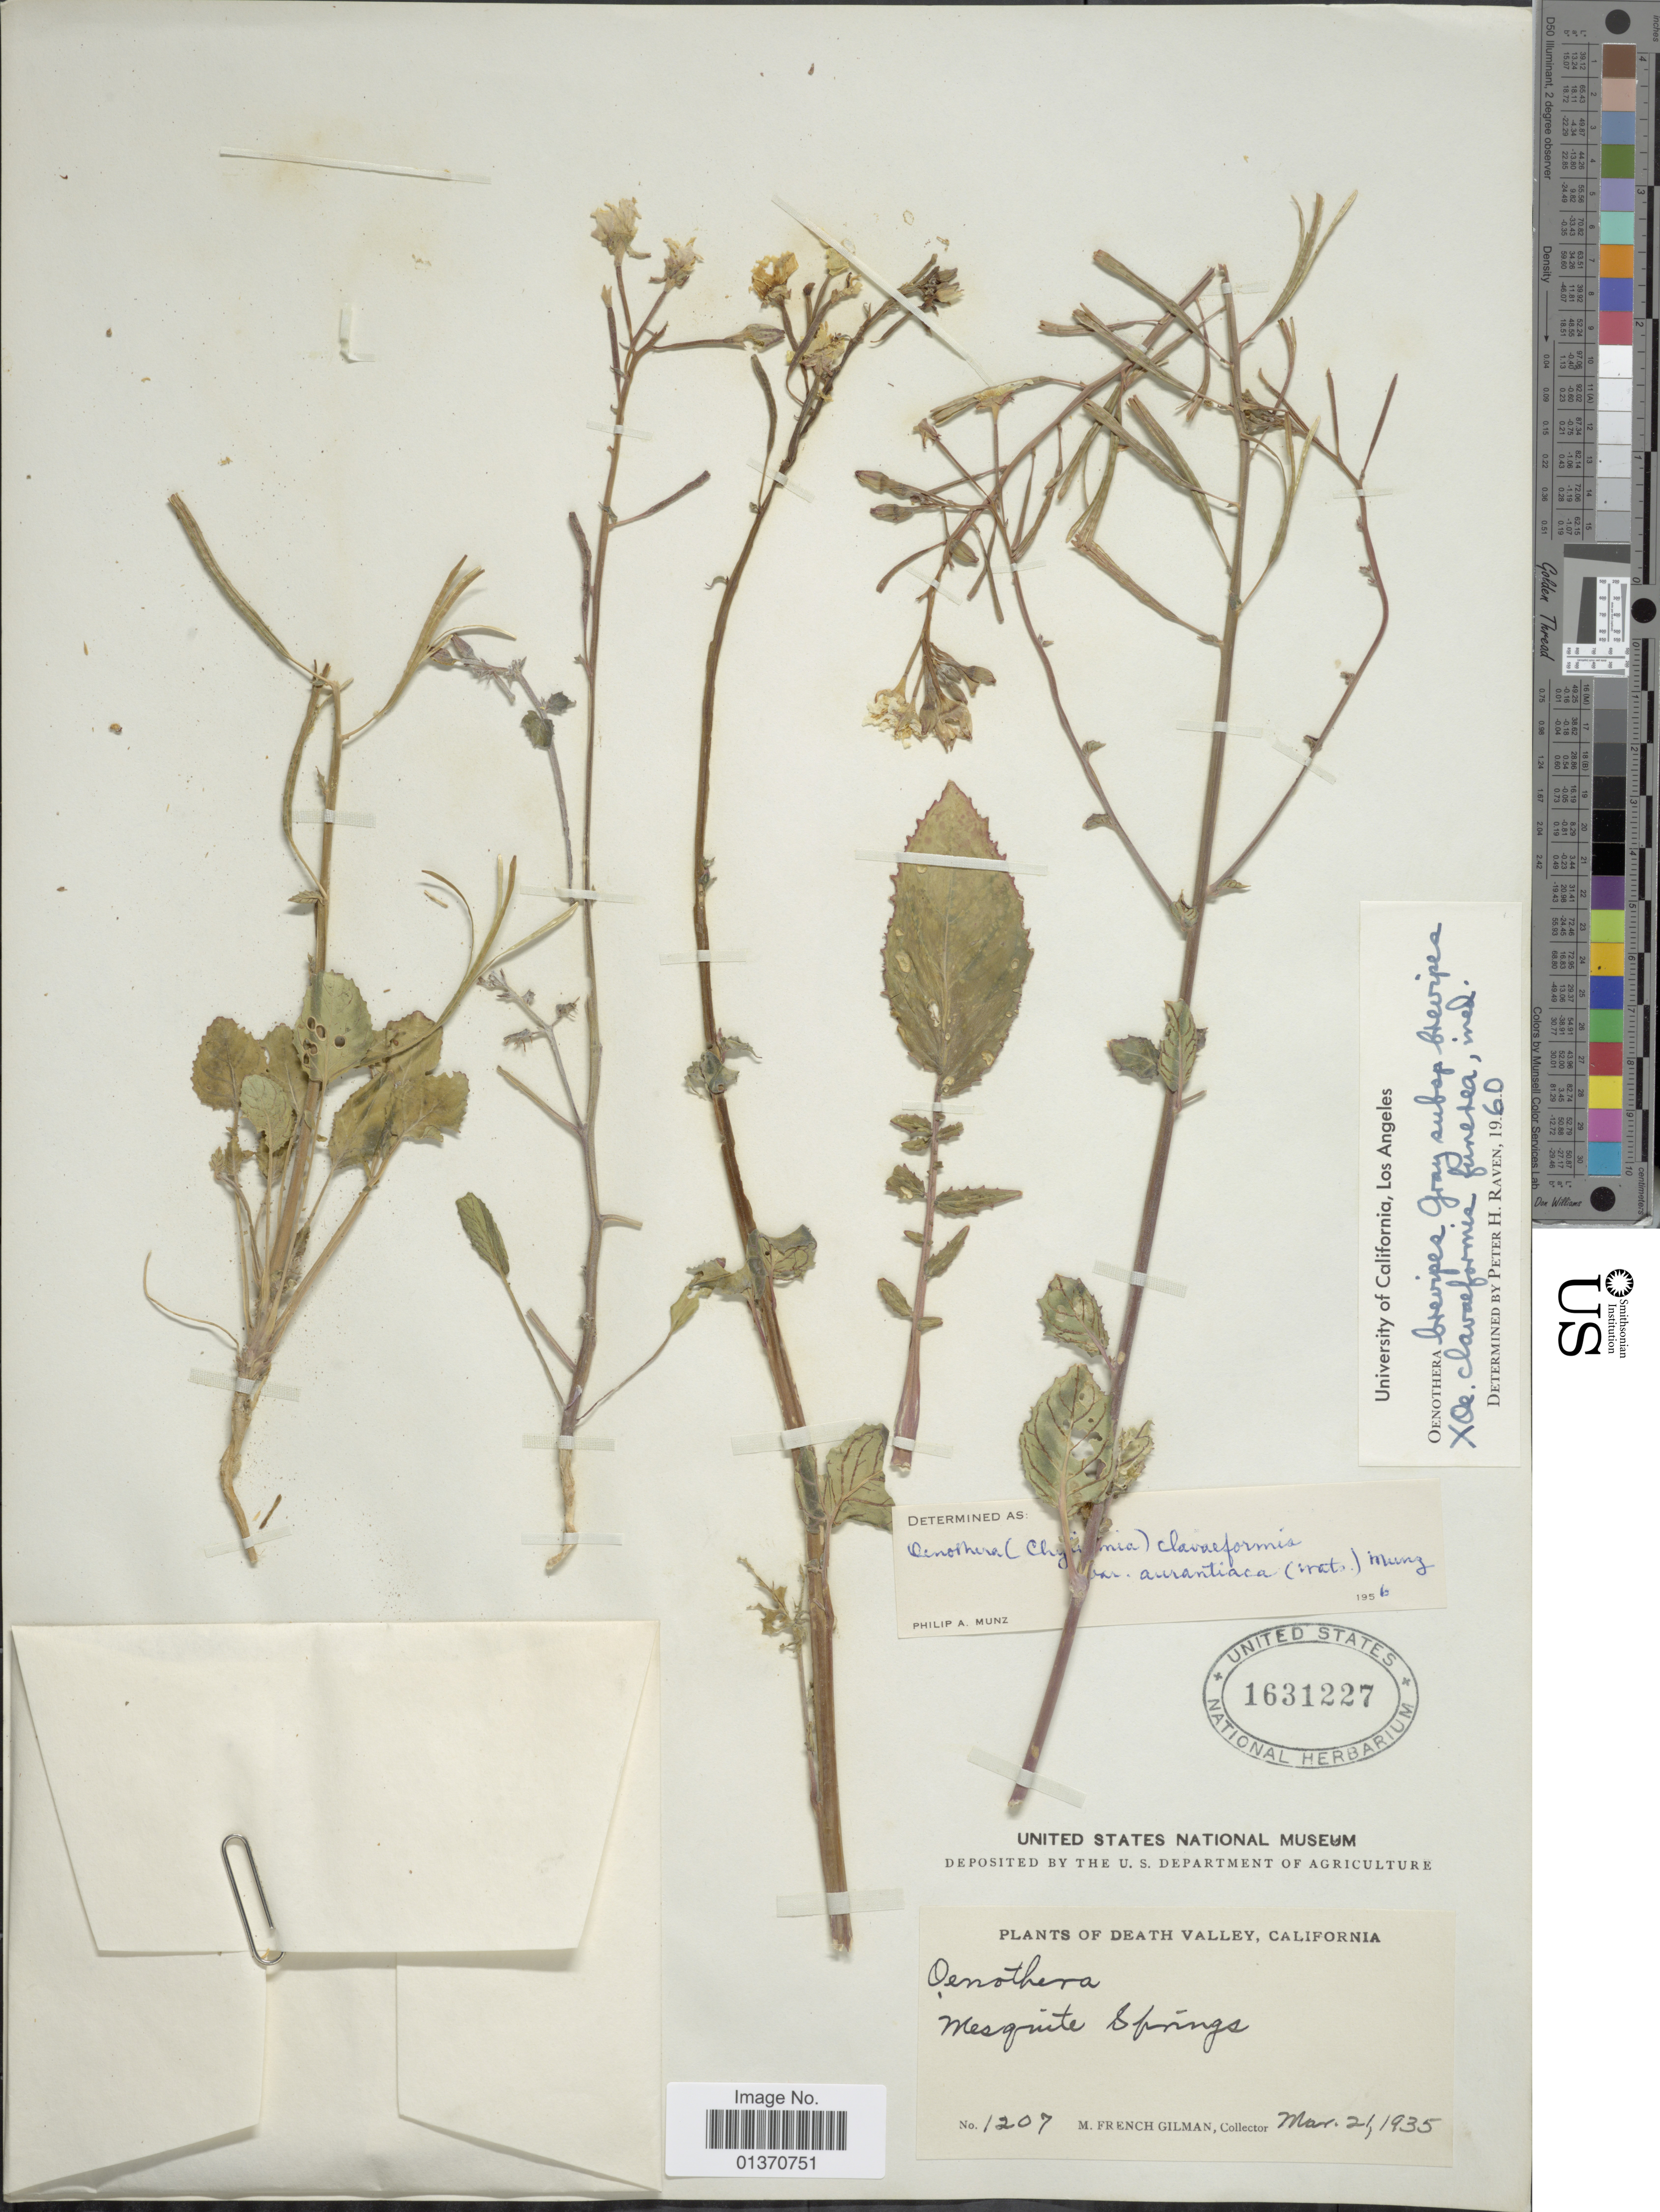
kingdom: Plantae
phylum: Tracheophyta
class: Magnoliopsida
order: Myrtales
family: Onagraceae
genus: Chylismia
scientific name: Chylismia brevipes subsp. brevipes x C. claviformis subsp. funerea (P.H. Raven) W.L. Wagner & Hoch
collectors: M. F. Gilman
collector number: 1207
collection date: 1935-03-21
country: United States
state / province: California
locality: Death Valley, Mesquite Springs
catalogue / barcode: US 1631227